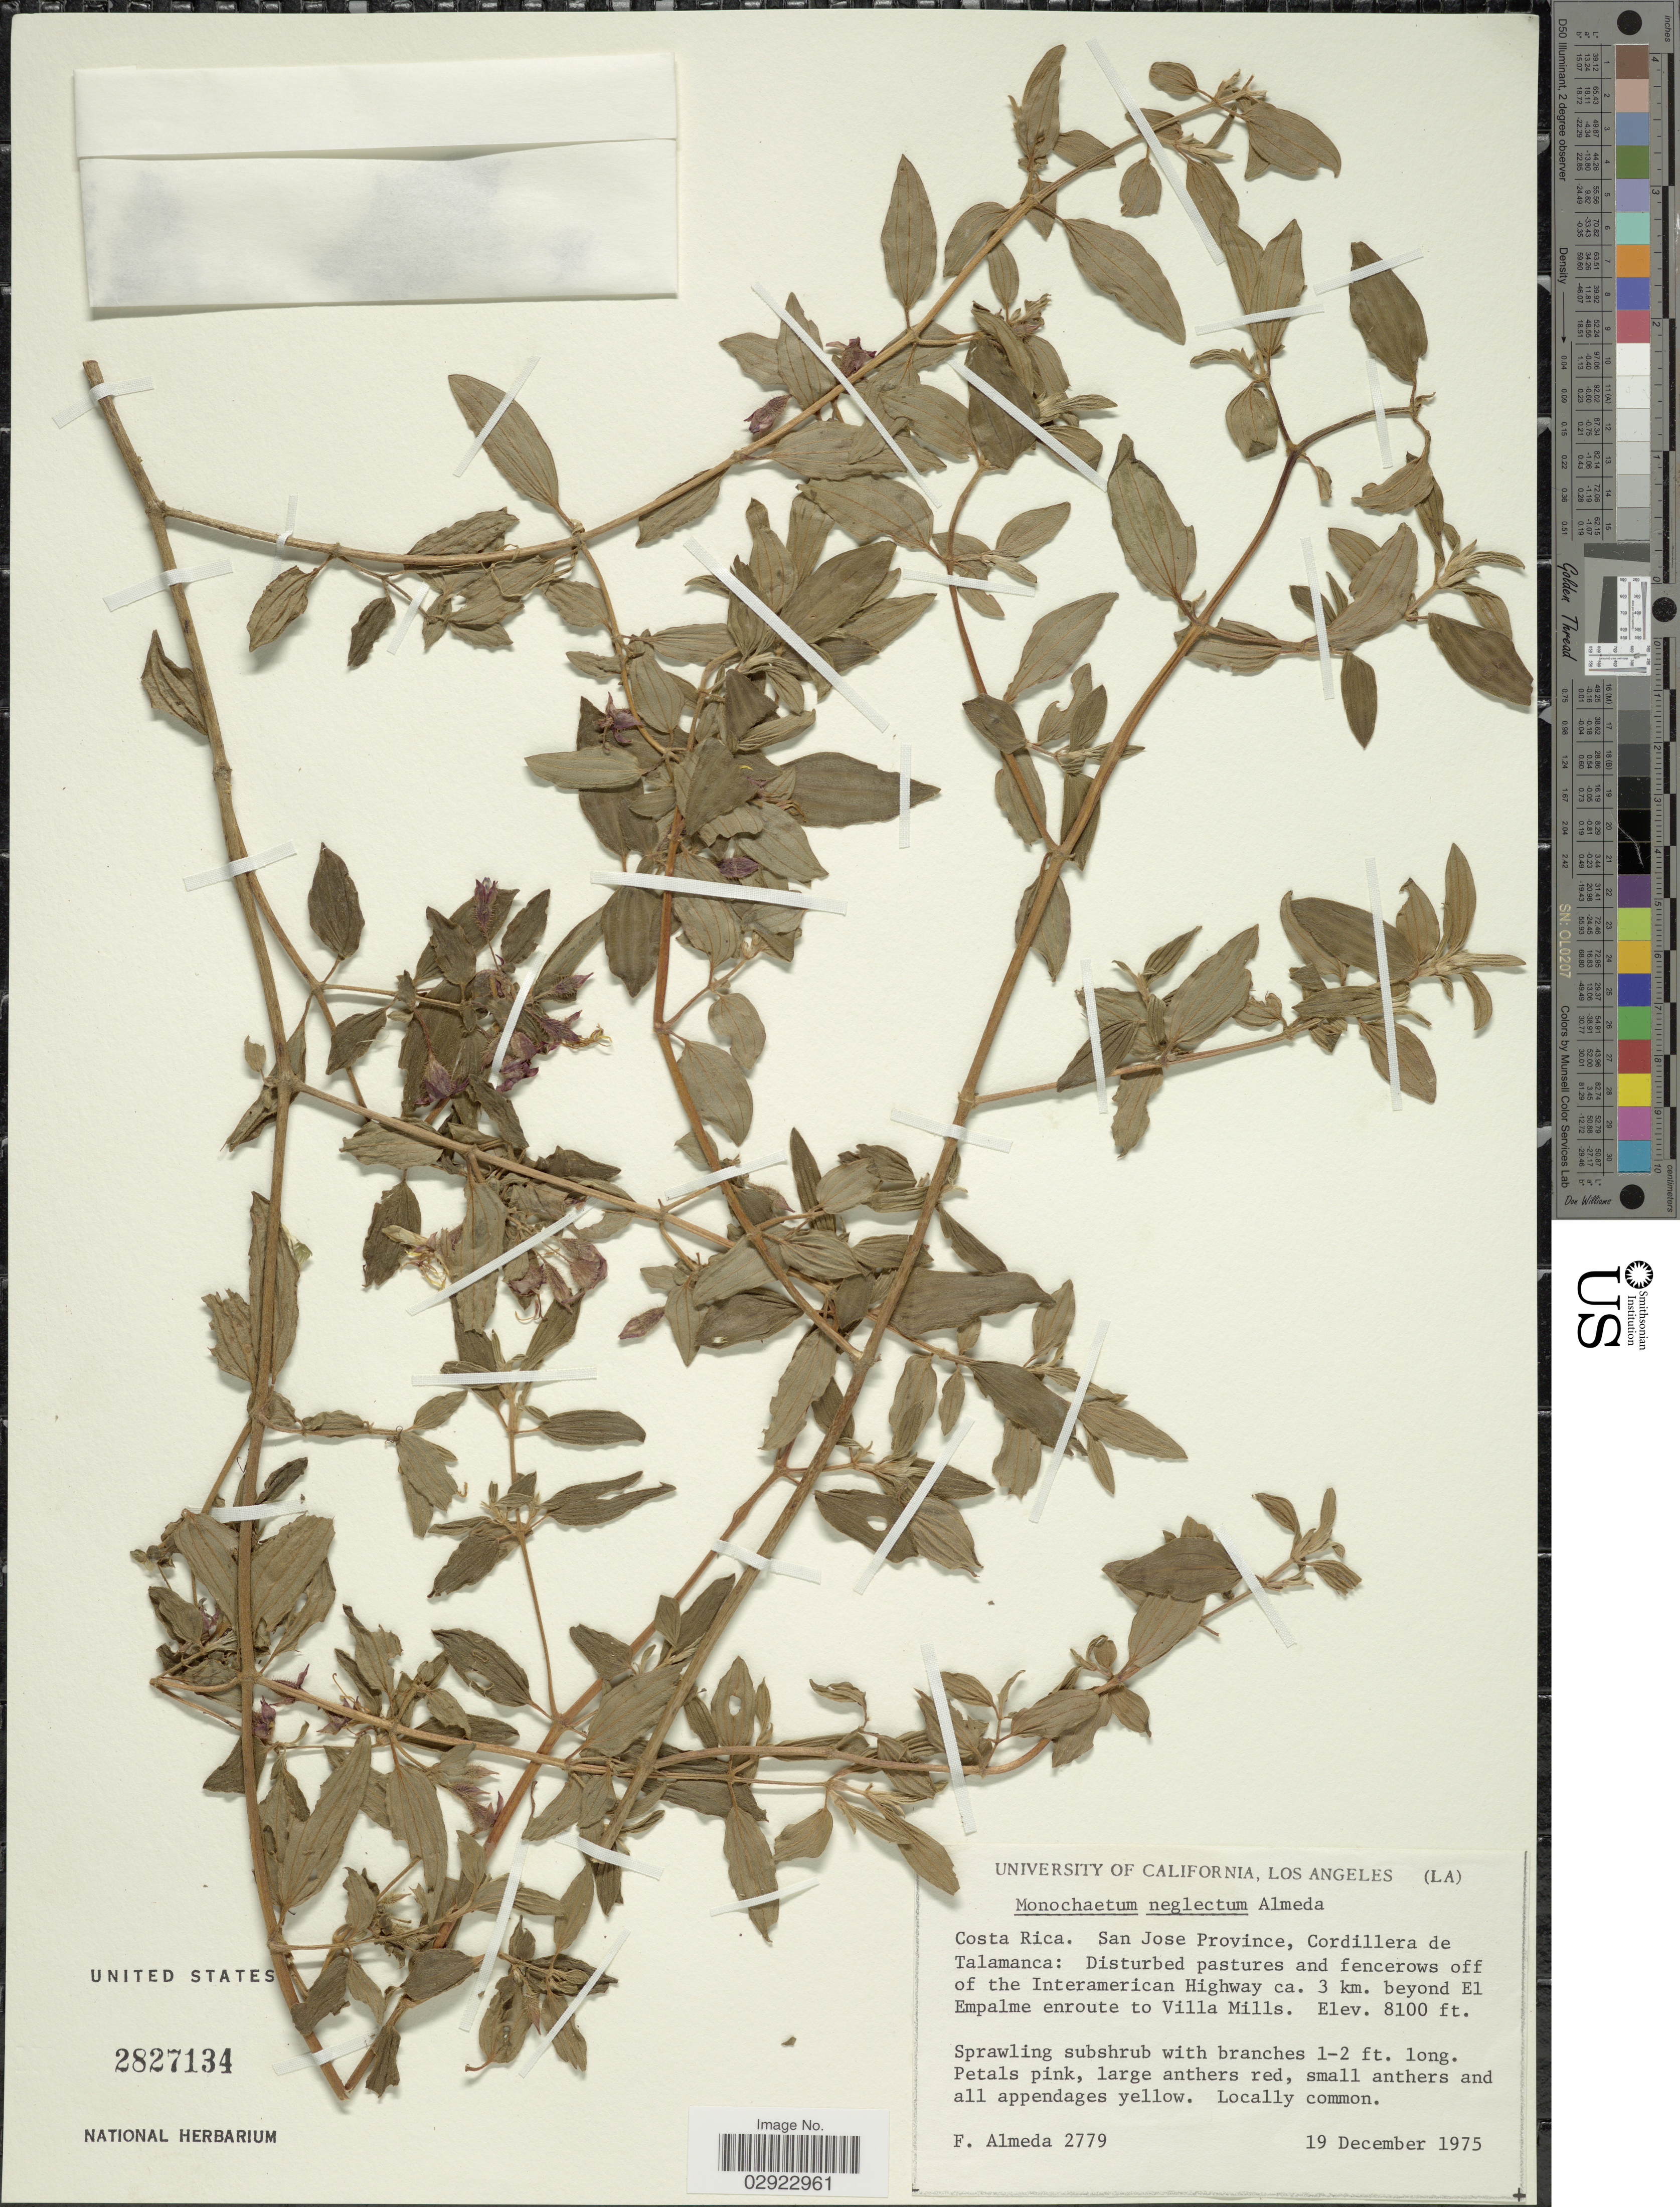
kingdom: Plantae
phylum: Tracheophyta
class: Magnoliopsida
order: Myrtales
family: Melastomataceae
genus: Monochaetum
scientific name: Monochaetum neglectum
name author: Almeda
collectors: F. Almeda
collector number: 2779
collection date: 1975-12-19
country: Costa Rica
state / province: San José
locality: San Jose Province, Cordillera de Talamanca: Disturbed pastures and fencerows off of the Interamerican Highway ca. 3 km. beyond El Empalme enroute to Villa Mills.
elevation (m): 2469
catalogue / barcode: US 2827134